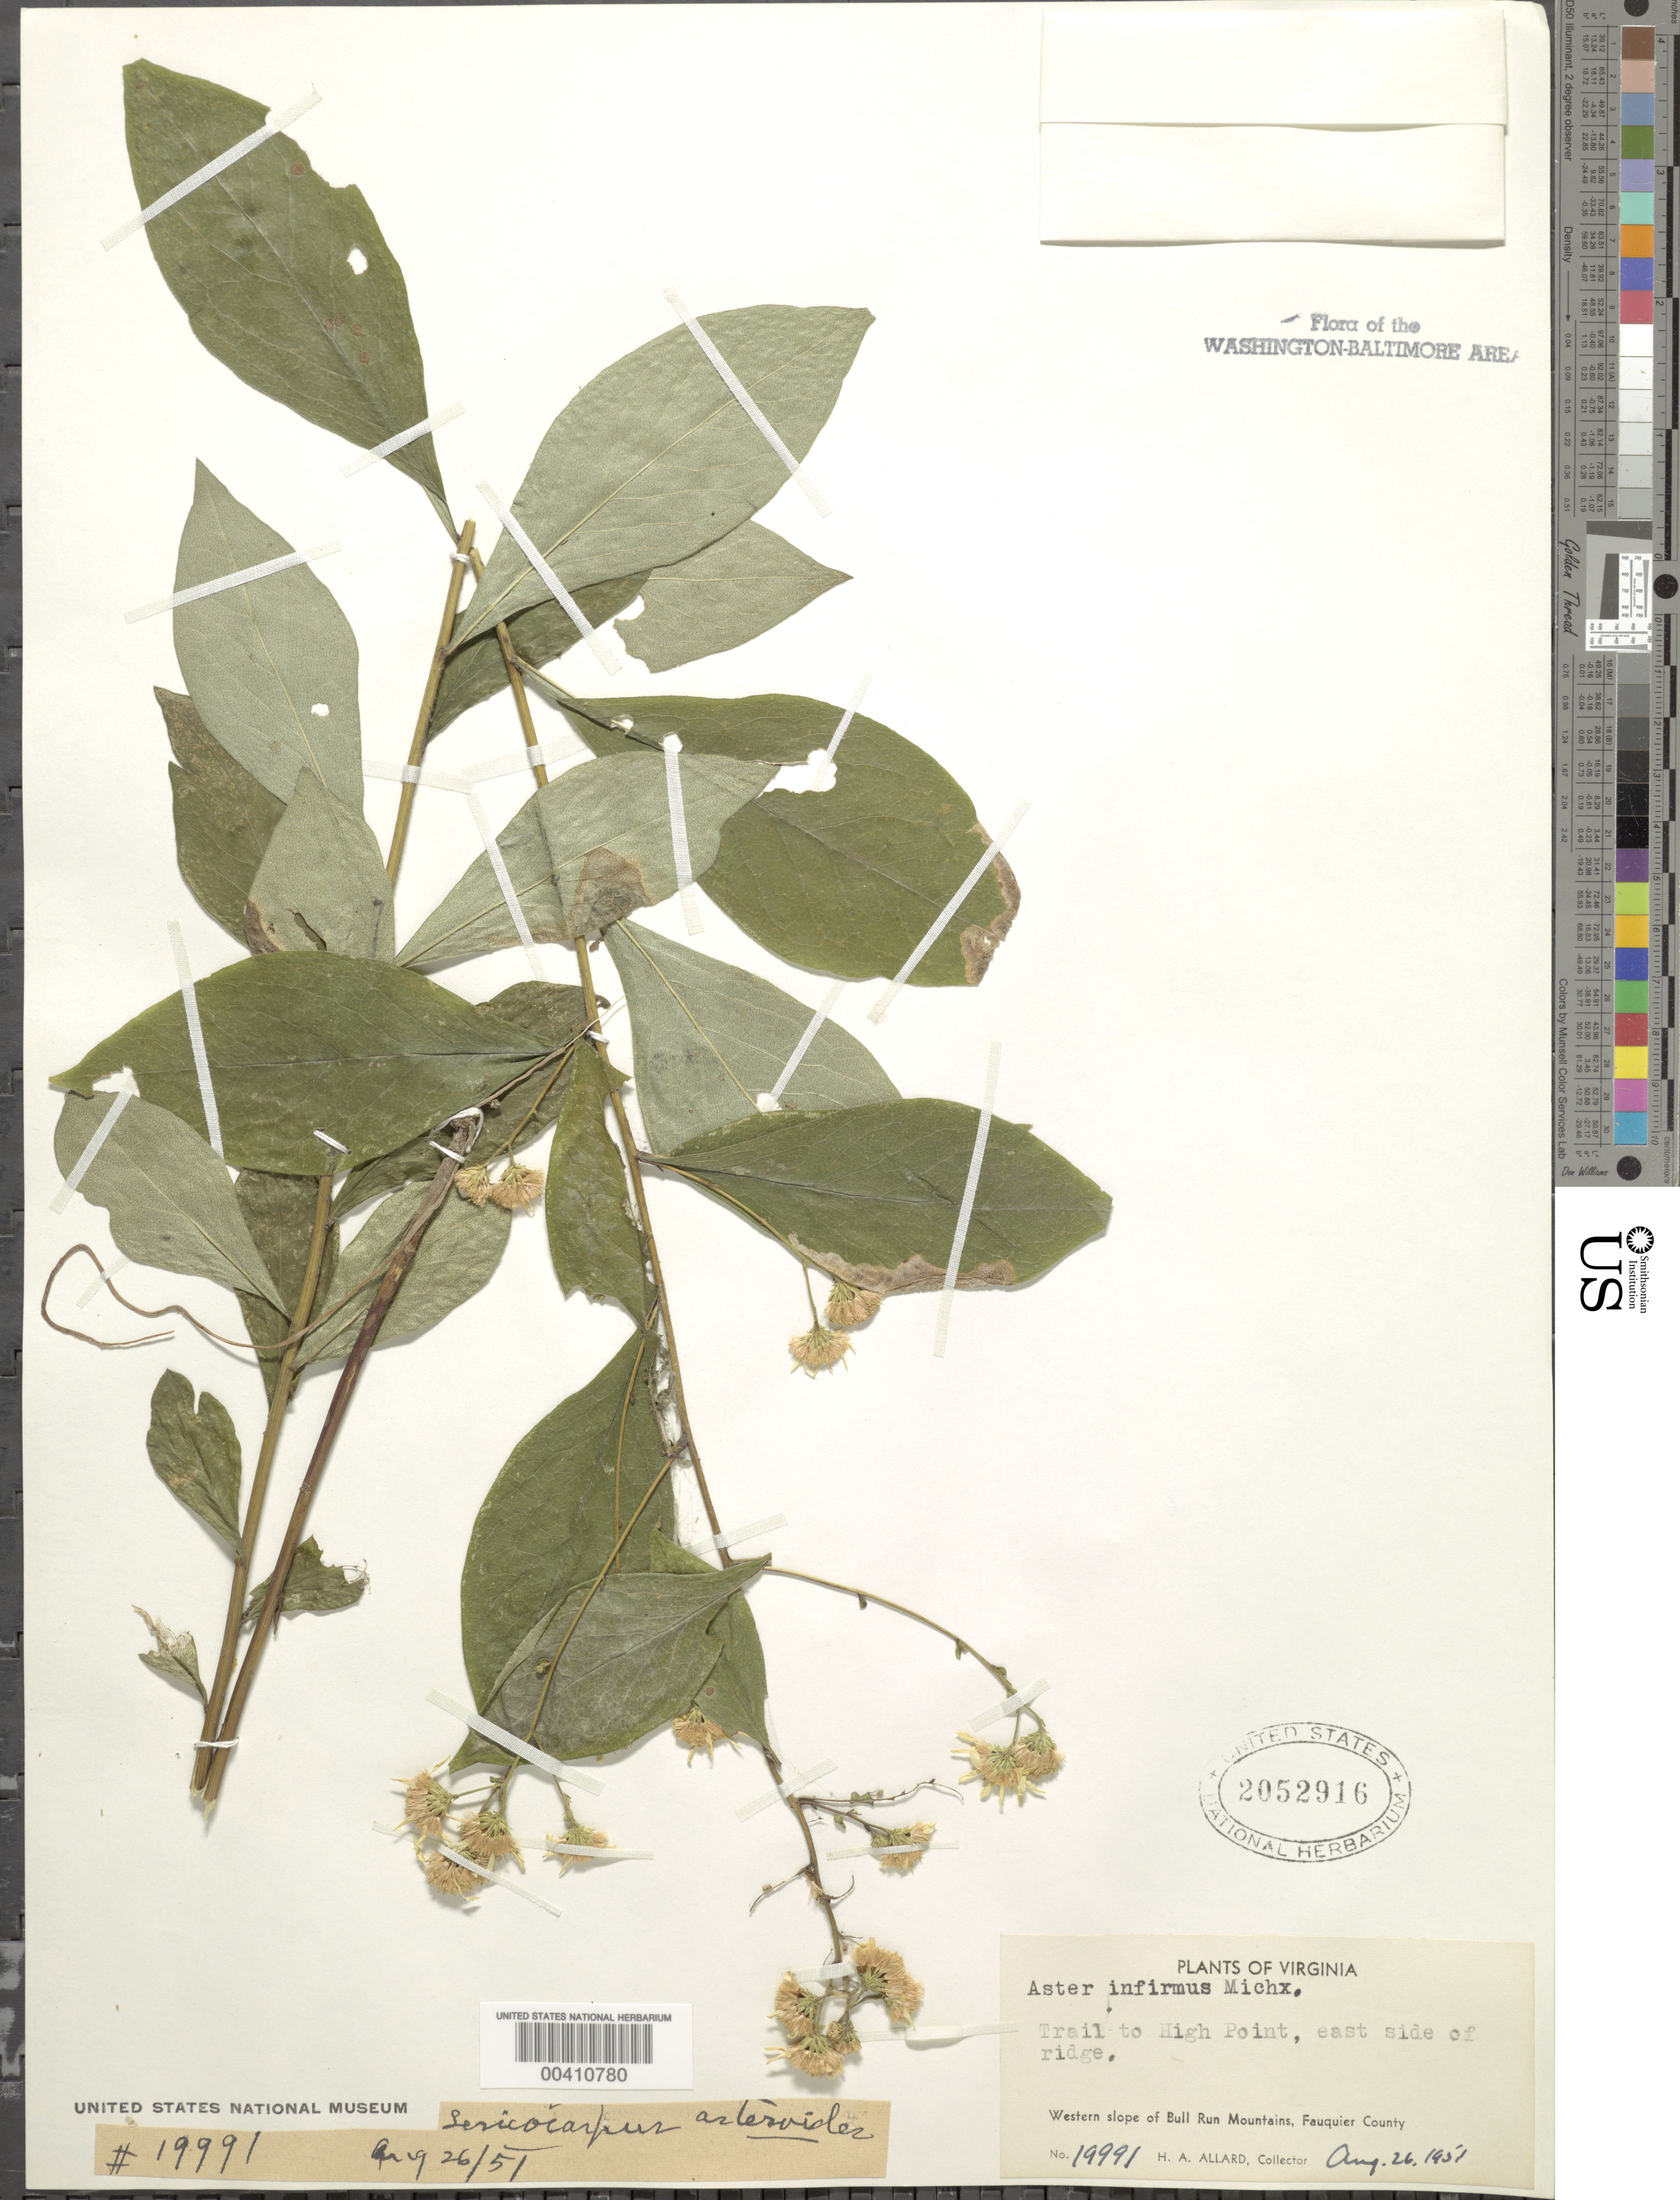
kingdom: Plantae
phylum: Tracheophyta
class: Magnoliopsida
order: Asterales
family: Asteraceae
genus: Doellingeria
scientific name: Doellingeria infirma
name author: (Michx.) Greene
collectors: H. A. Allard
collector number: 19991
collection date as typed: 26 Aug 1951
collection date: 1951-08-26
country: United States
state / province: Virginia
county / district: Fauquier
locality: High Point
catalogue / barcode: US 2052916